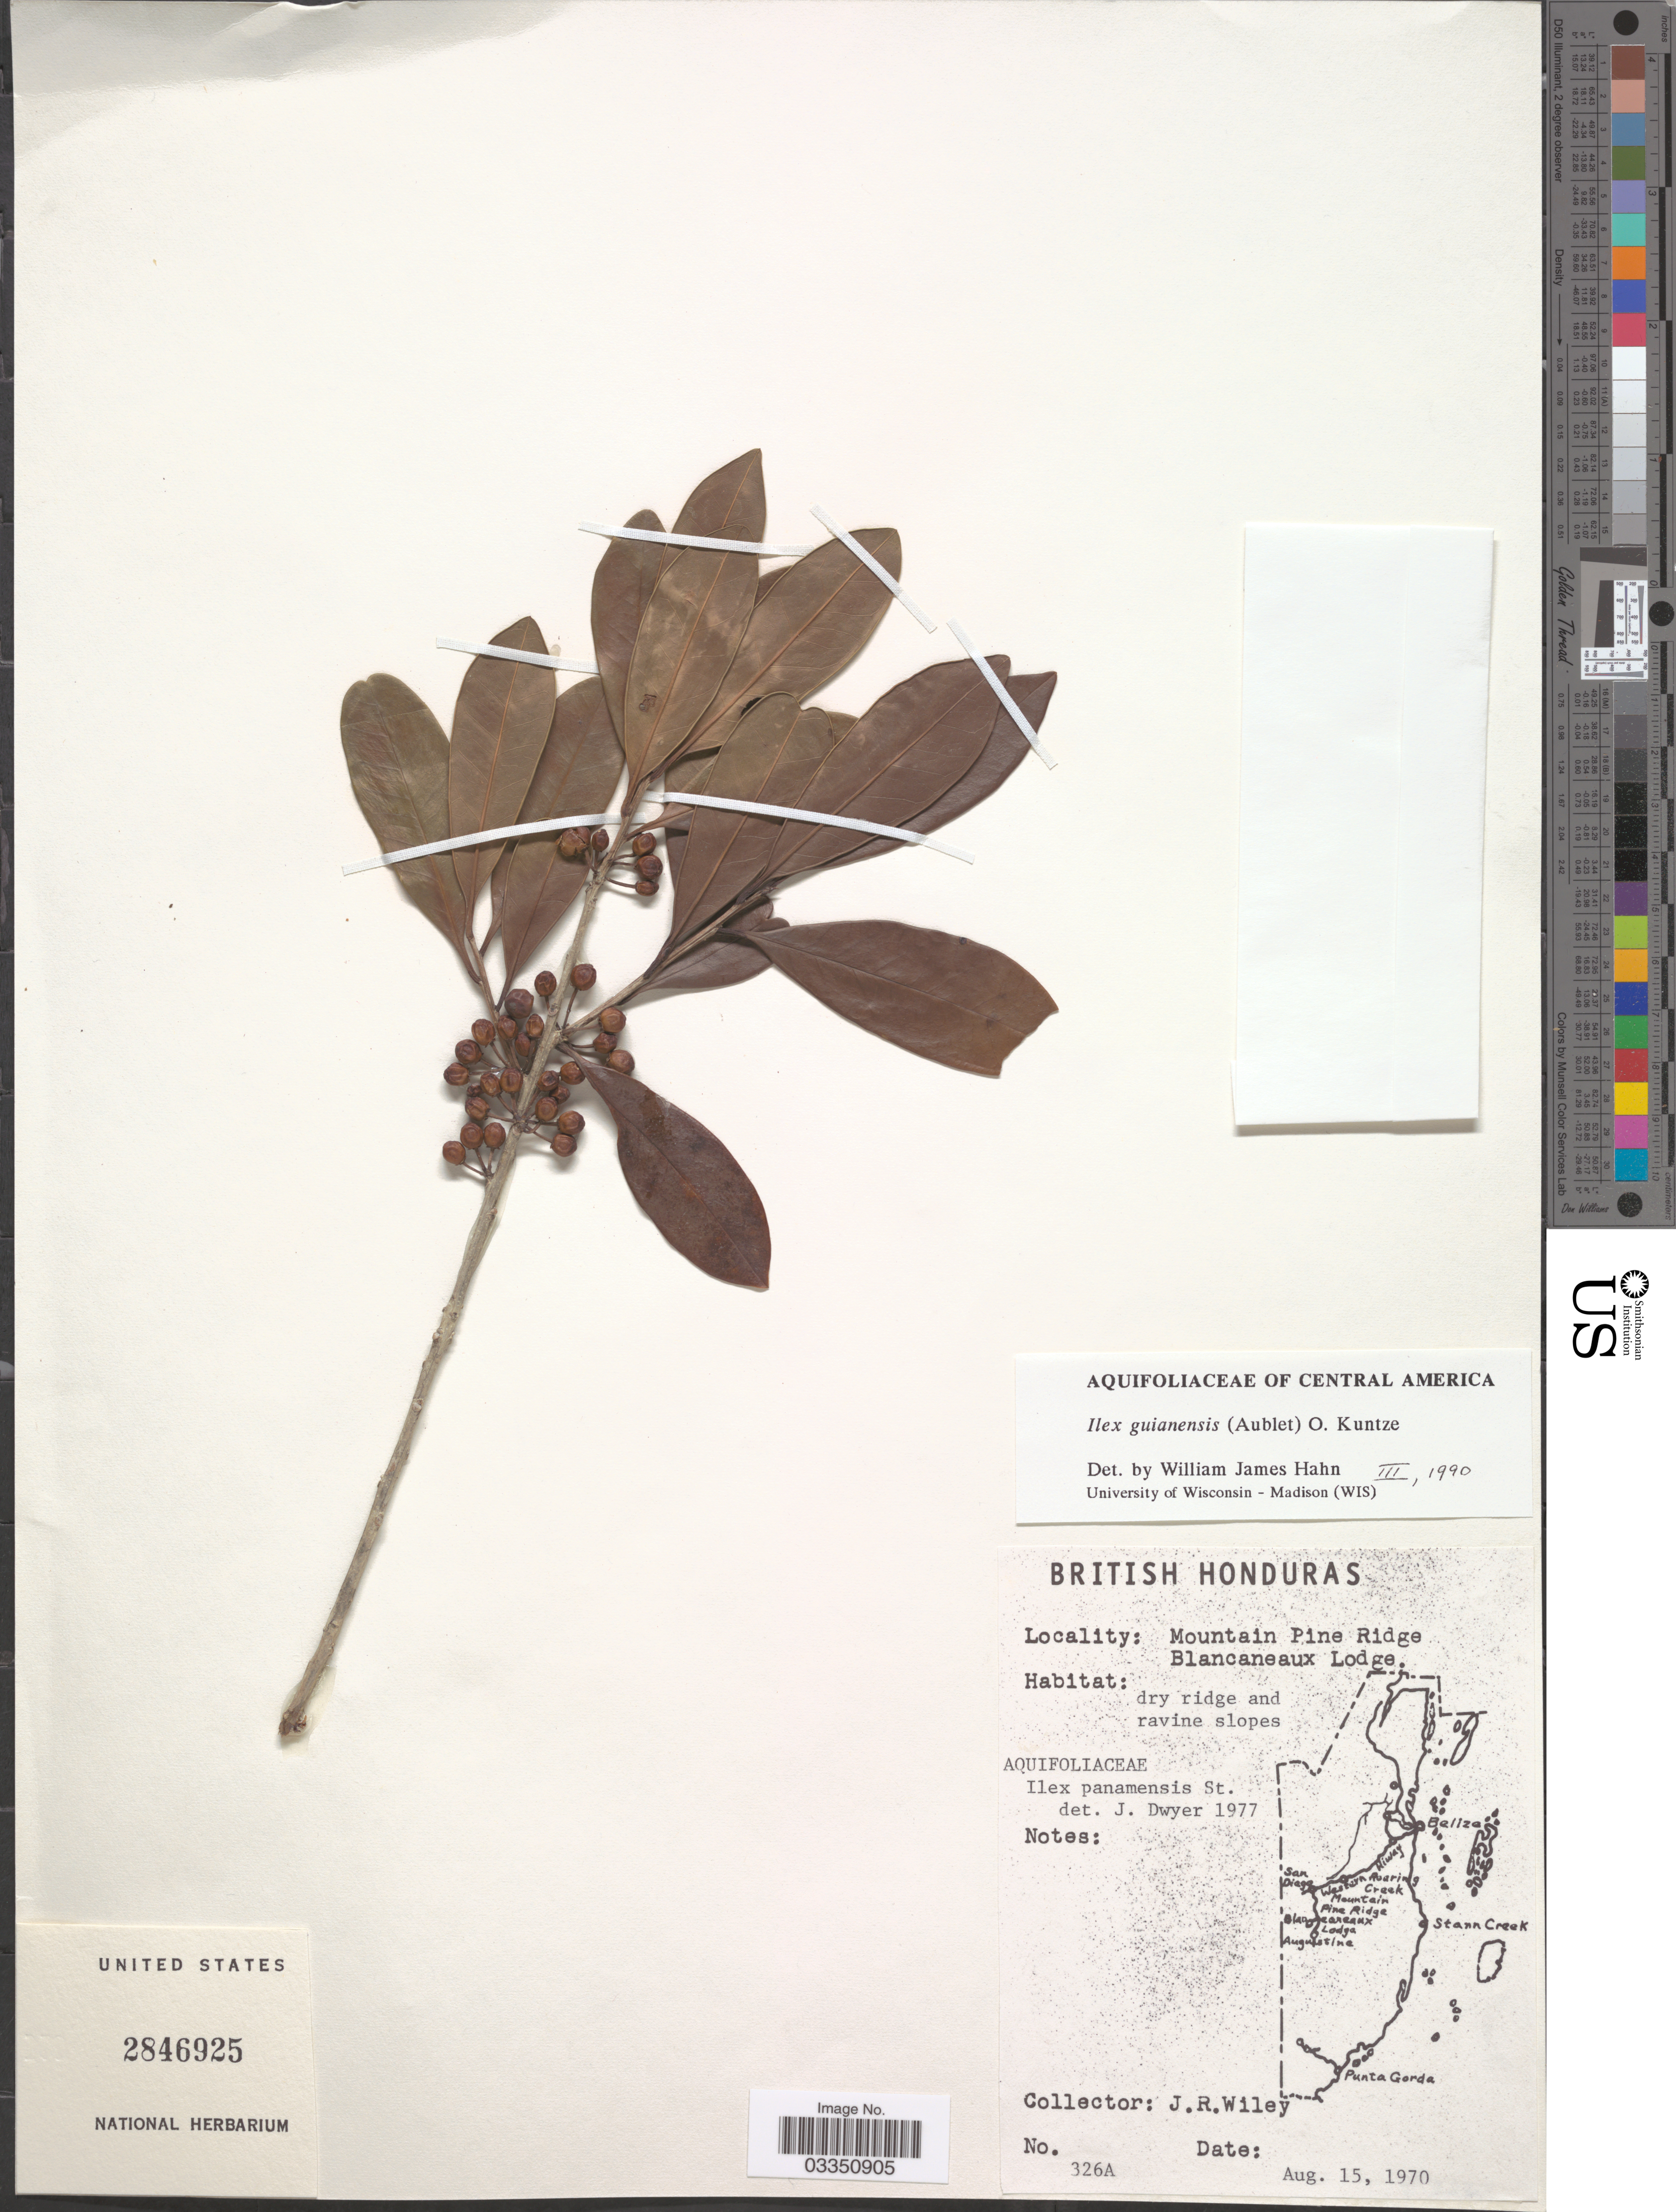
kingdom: Plantae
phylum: Tracheophyta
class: Magnoliopsida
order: Aquifoliales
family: Aquifoliaceae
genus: Ilex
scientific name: Ilex guianensis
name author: (Aubl.) Kuntze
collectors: J. Wiley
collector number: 326A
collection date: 1970-08-15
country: Belize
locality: British Honduras, Mountain Pine Ridge Blancaneaux Lodge.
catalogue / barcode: US 2846925